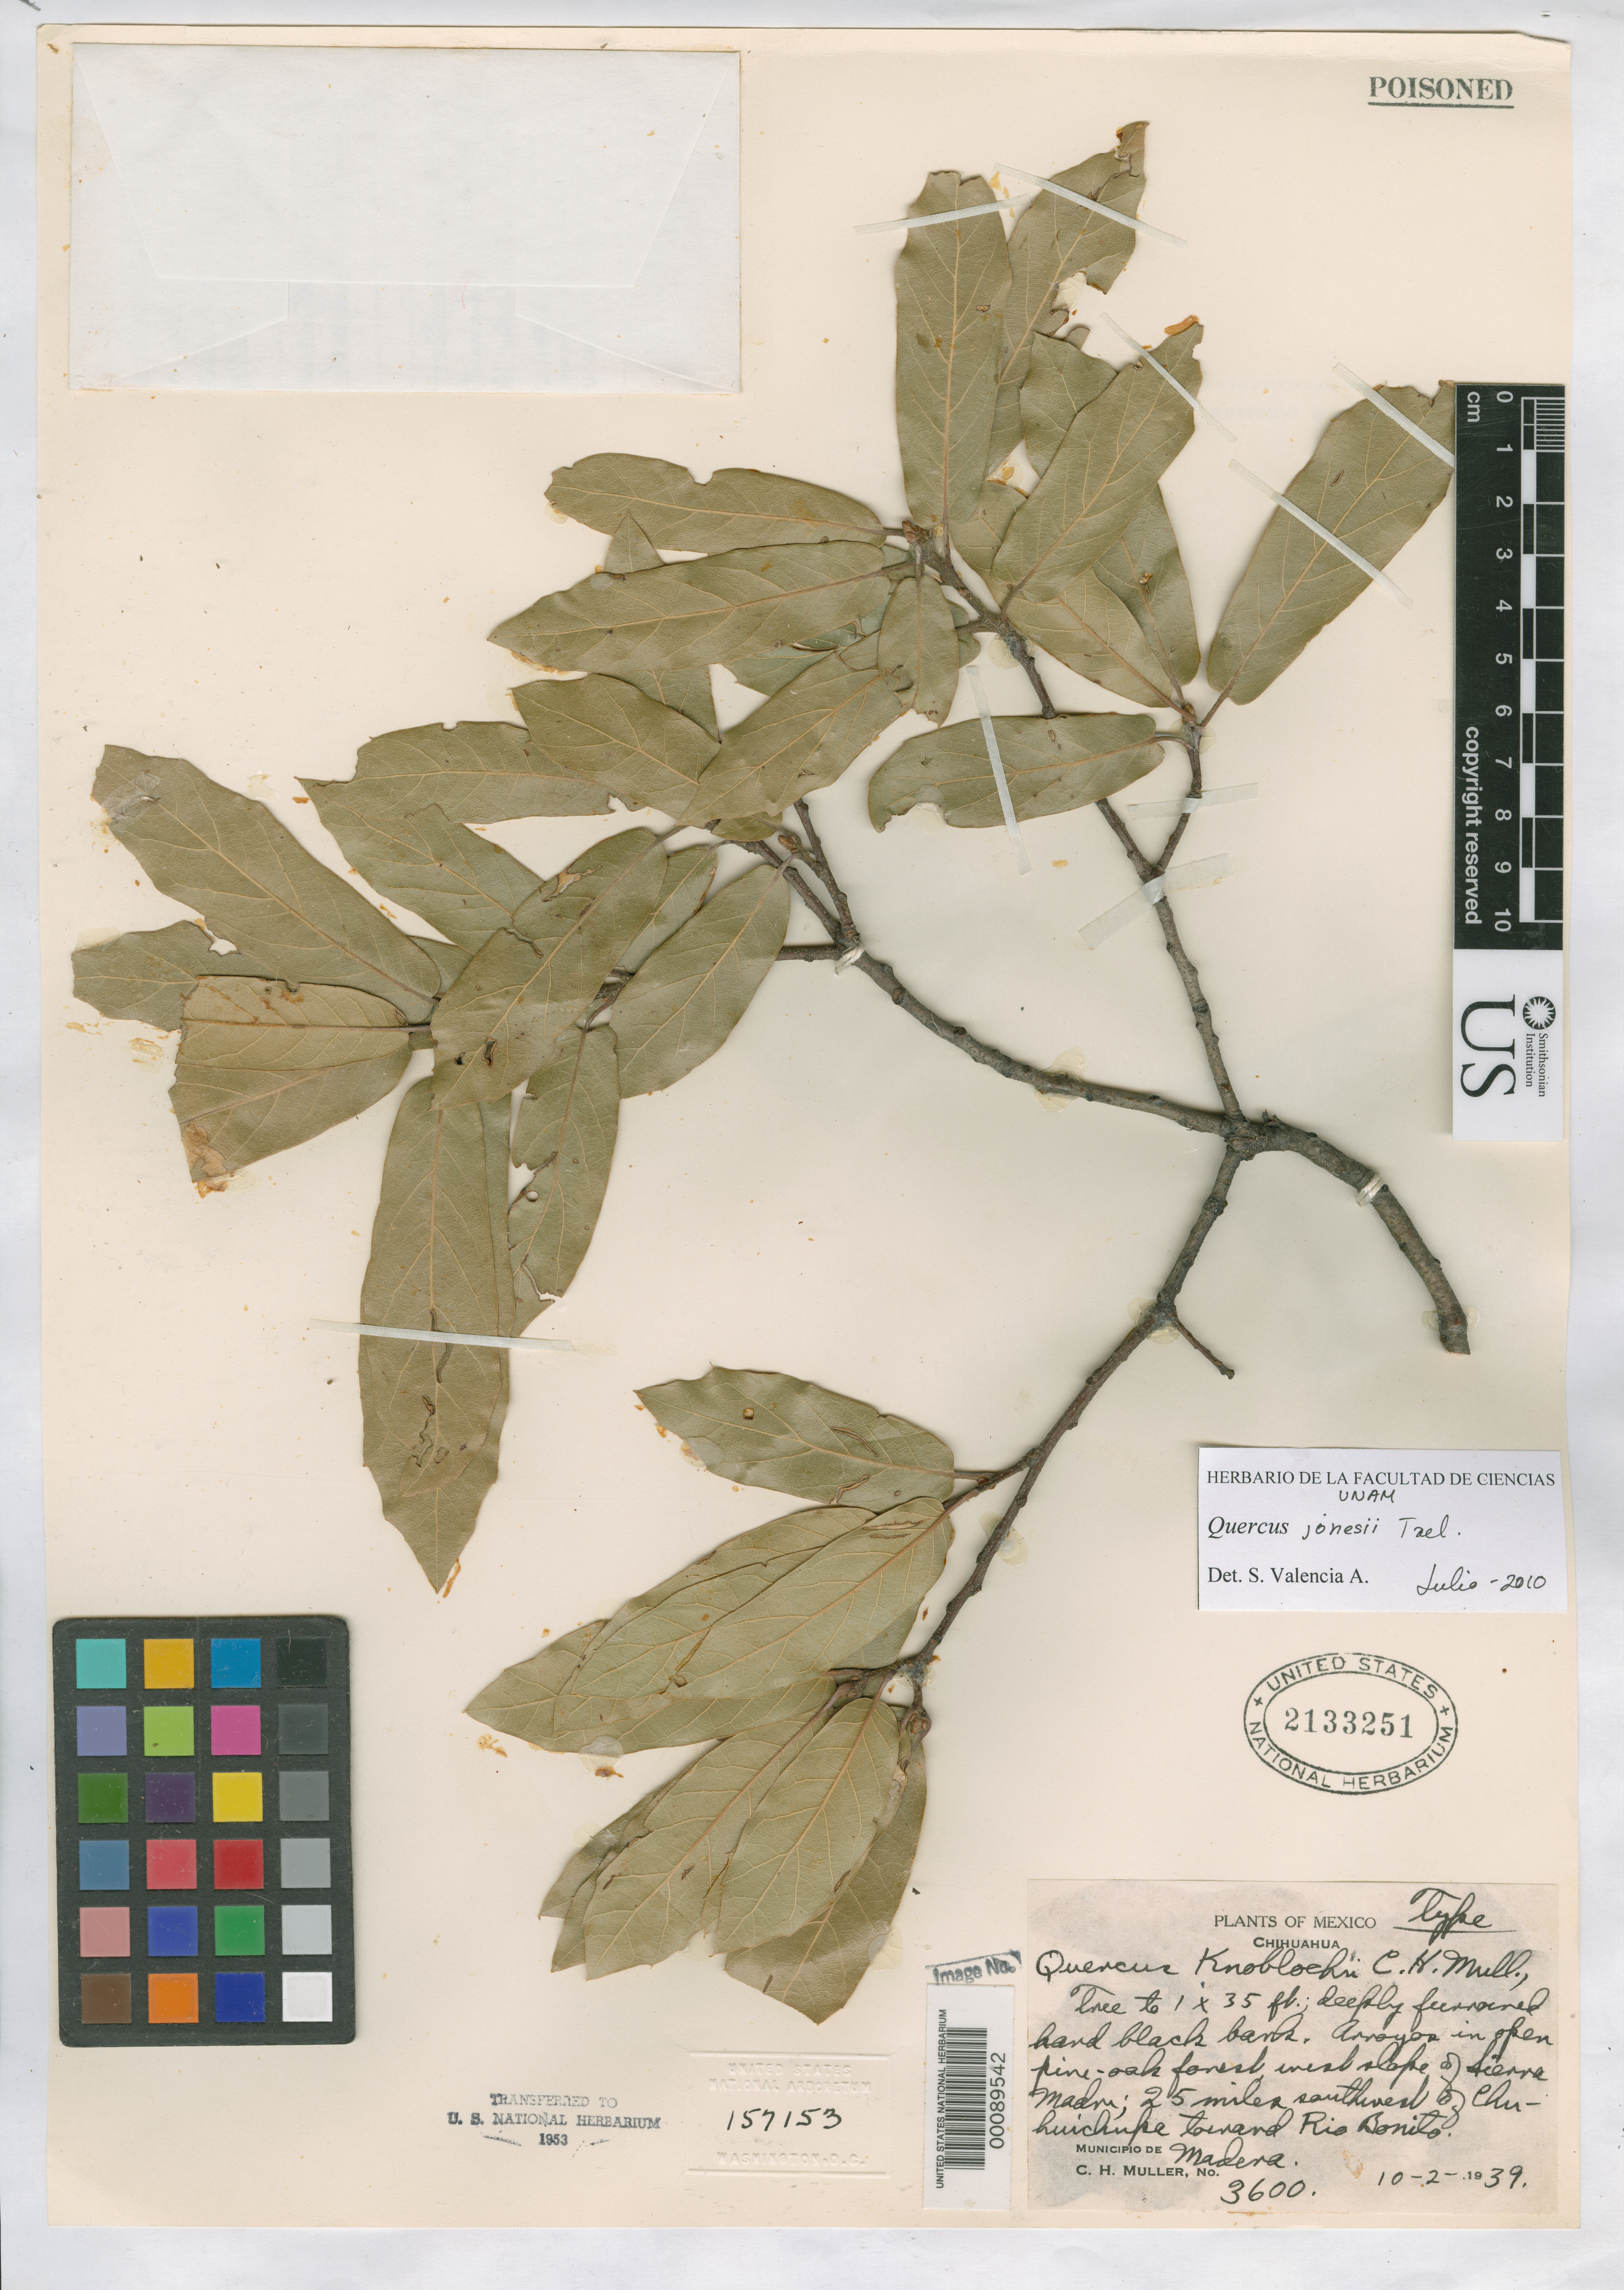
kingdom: Plantae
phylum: Tracheophyta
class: Magnoliopsida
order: Fagales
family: Fagaceae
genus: Quercus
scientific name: Quercus knoblochii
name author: C.H. Mull.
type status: Holotype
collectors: C. H. Muller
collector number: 3600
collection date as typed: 1939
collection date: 1939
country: Mexico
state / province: Chihuahua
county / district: Madera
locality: Sierra Madre, 25 mi SW of Chuhuichupe toward Rio Bonito.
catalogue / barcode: US 2133251